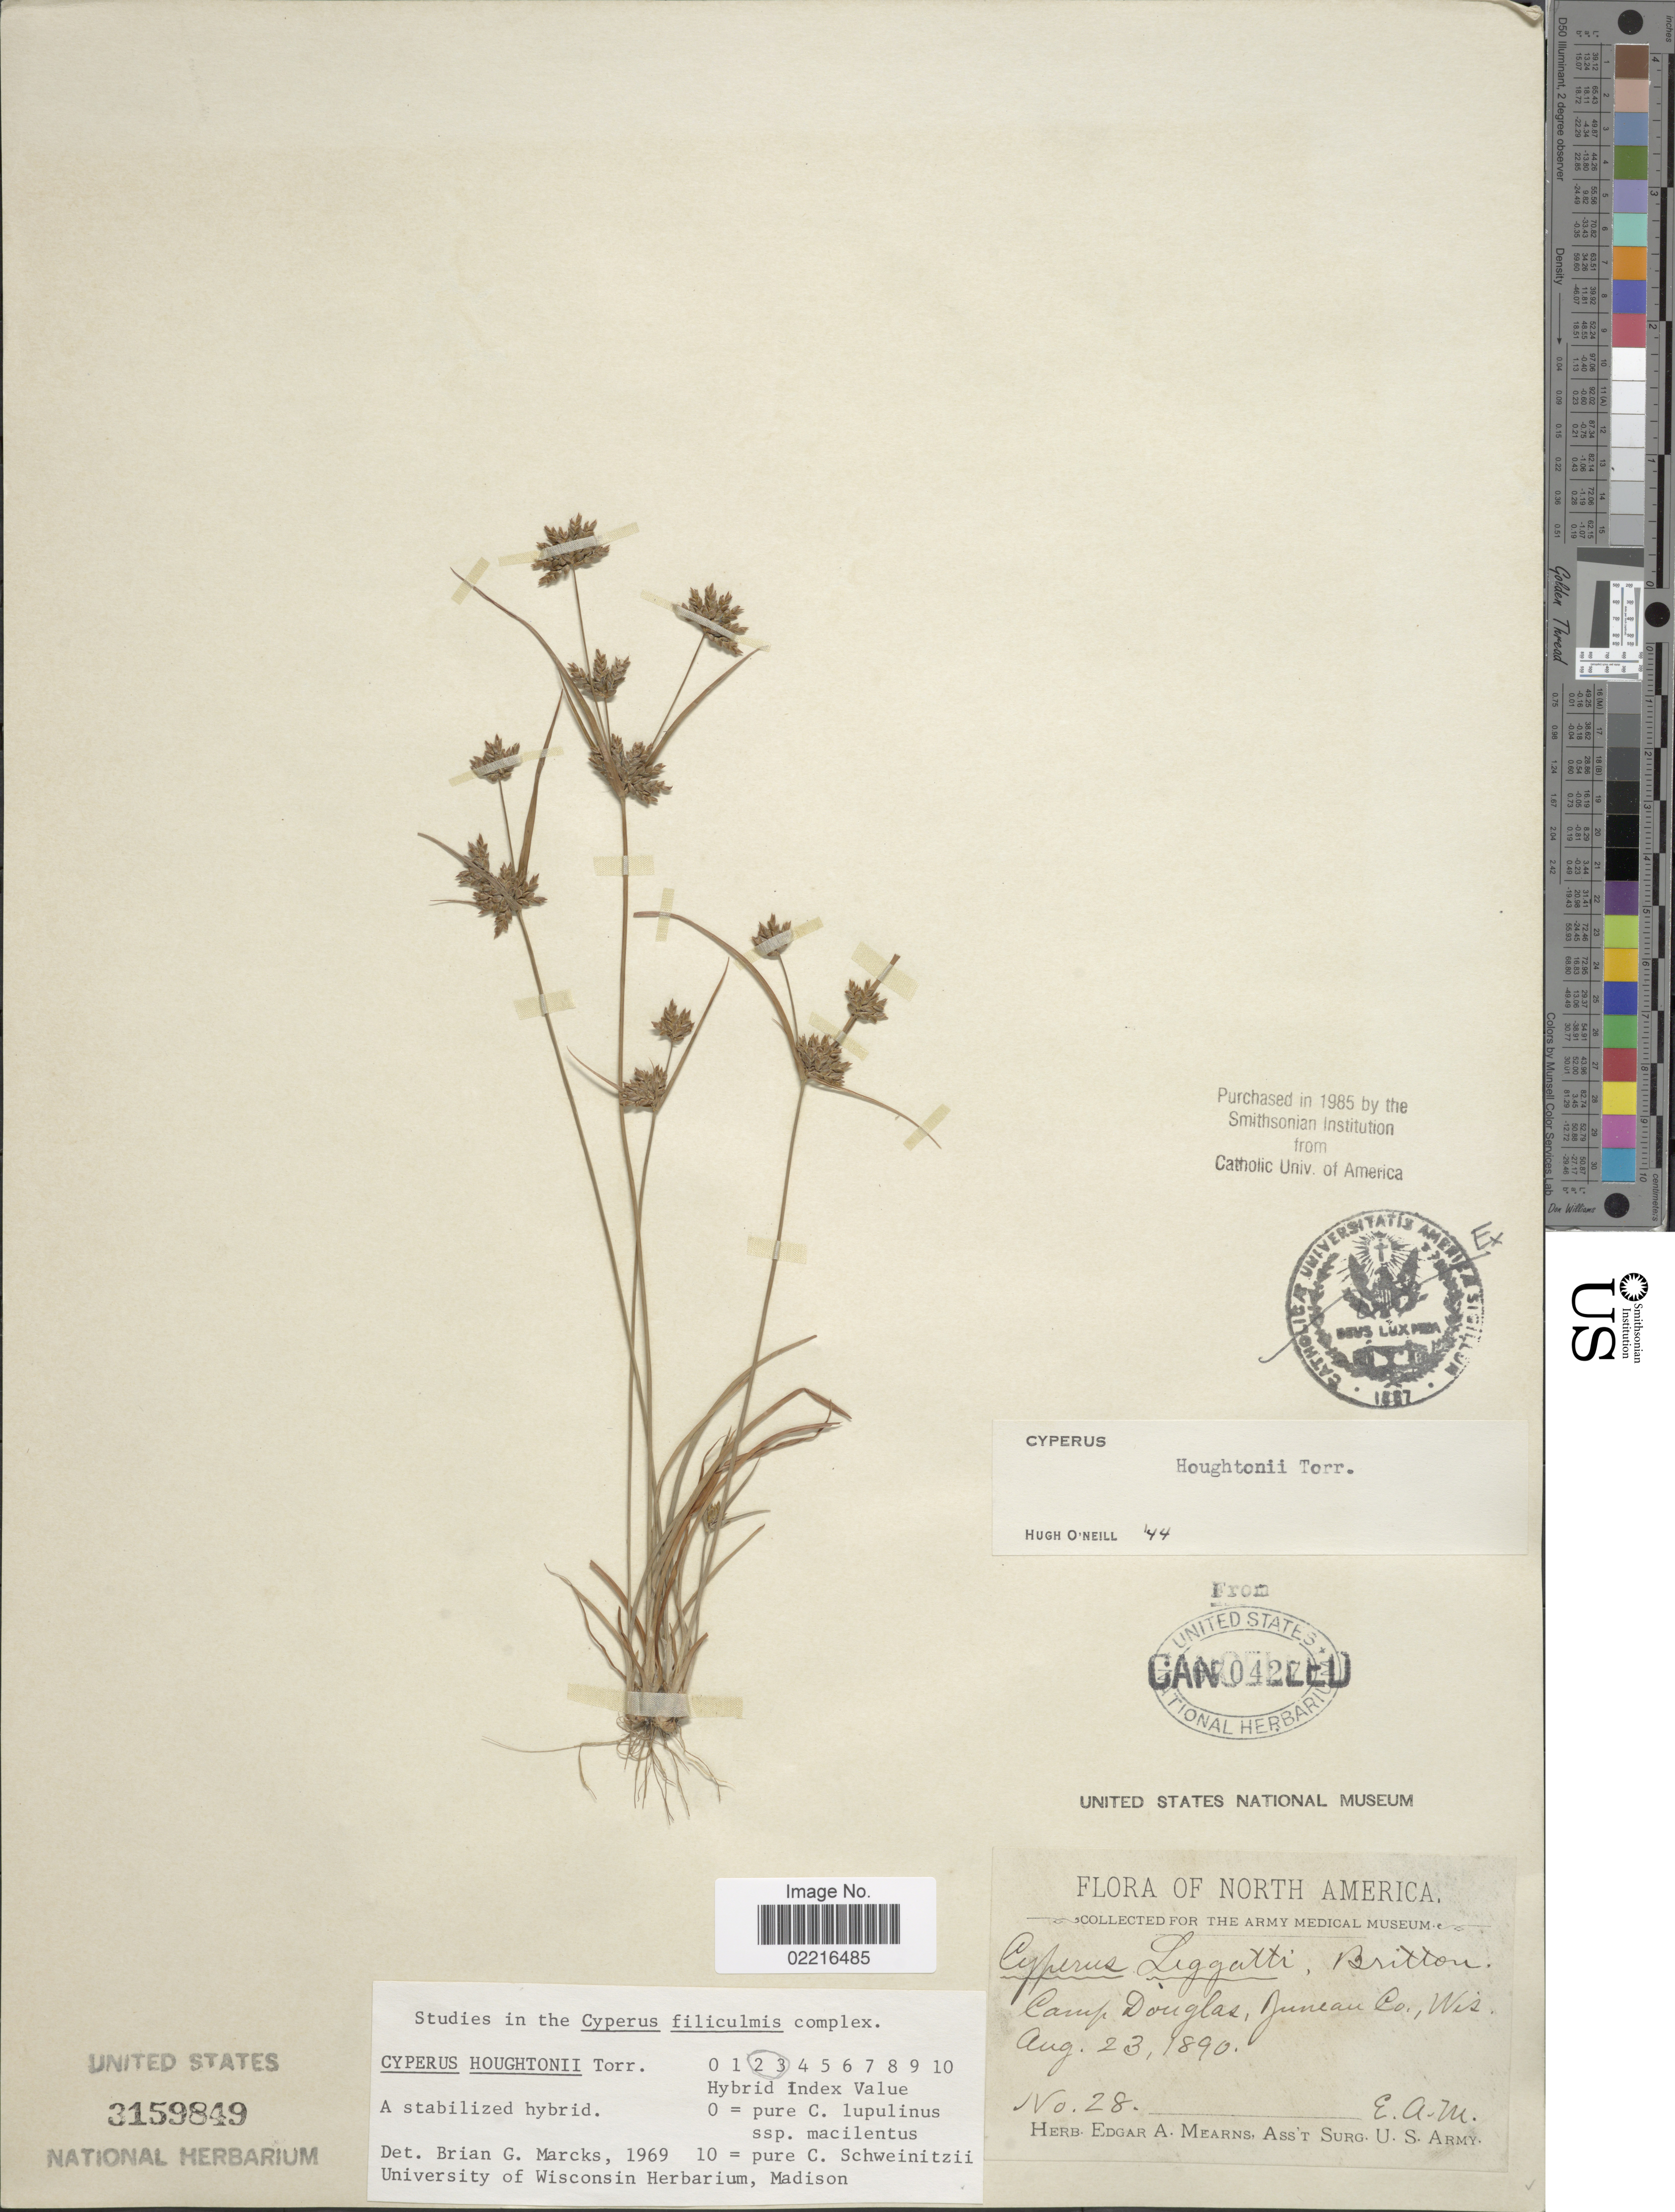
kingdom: Plantae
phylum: Tracheophyta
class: Liliopsida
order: Poales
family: Cyperaceae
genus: Cyperus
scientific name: Cyperus houghtonii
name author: Torr.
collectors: E. A. Mearns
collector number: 28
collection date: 1890-08-23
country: United States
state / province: Wisconsin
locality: Camp Douglas, Juneau Co, Wis.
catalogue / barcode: US 3159849